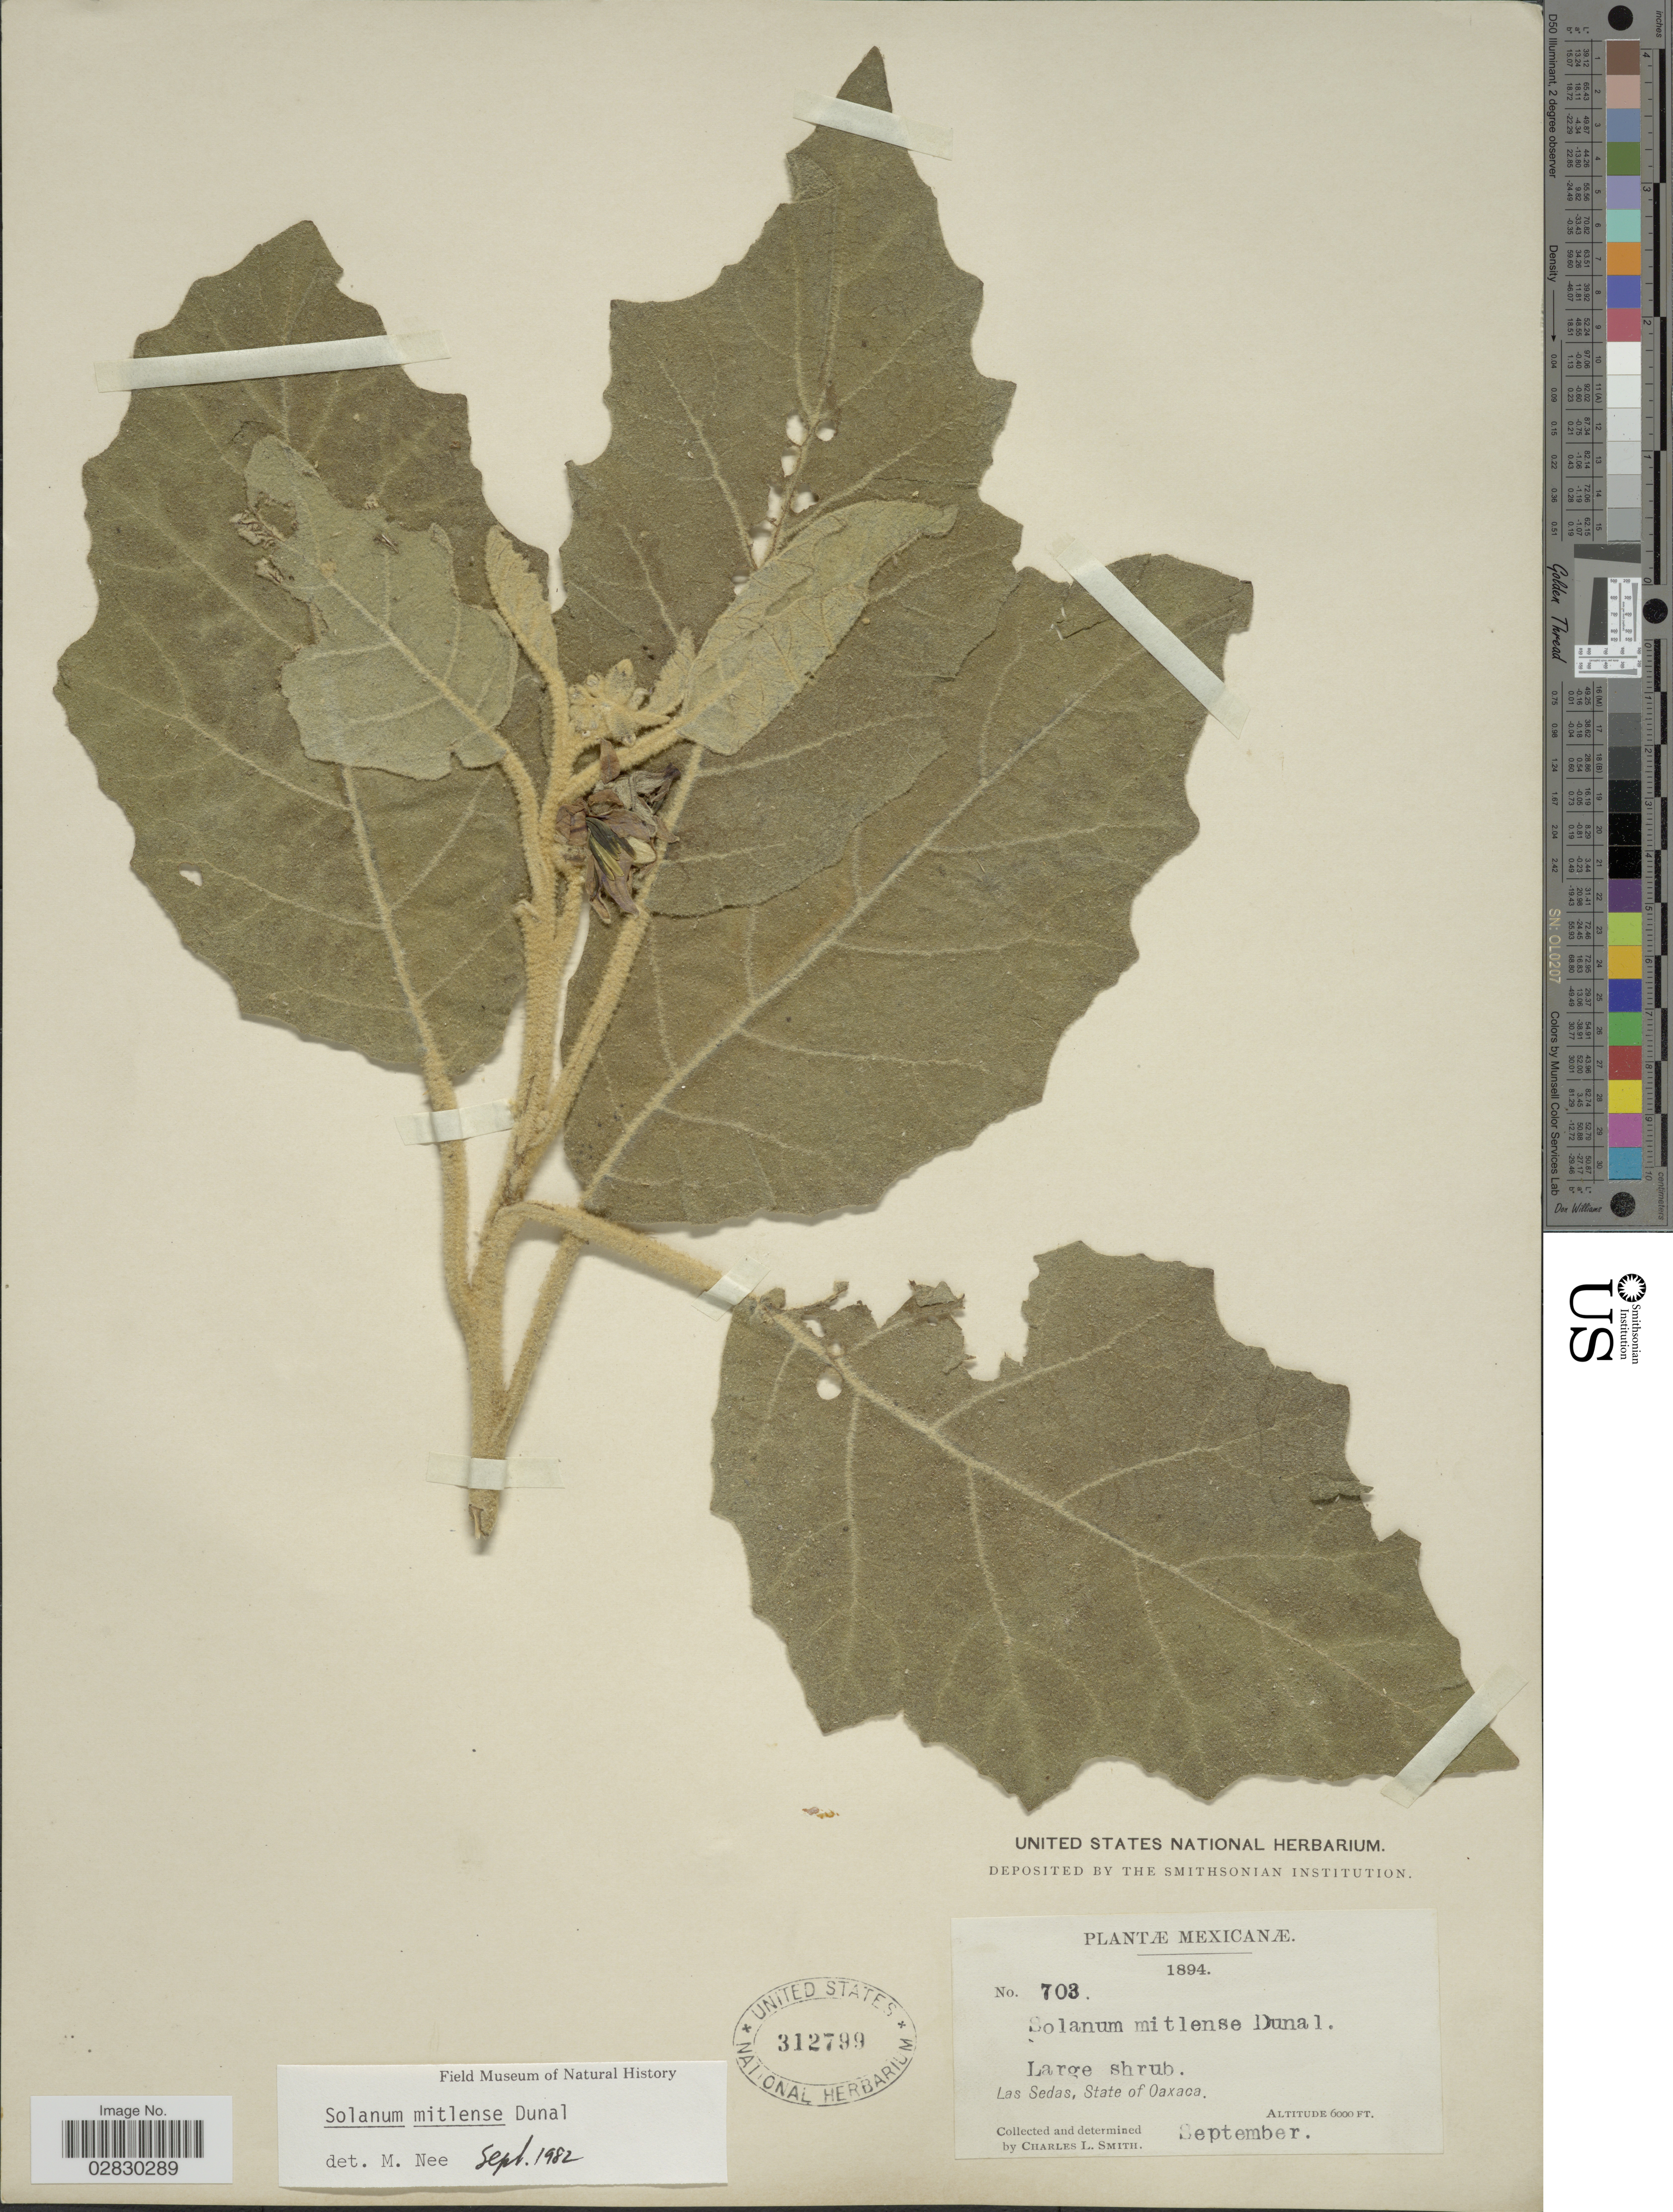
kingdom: Plantae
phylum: Tracheophyta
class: Magnoliopsida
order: Solanales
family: Solanaceae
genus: Solanum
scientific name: Solanum mitlense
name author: Dunal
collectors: C. L. Smith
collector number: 703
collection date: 1894-09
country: Mexico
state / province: Oaxaca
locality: Las Sedas.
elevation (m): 1829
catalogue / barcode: US 312799